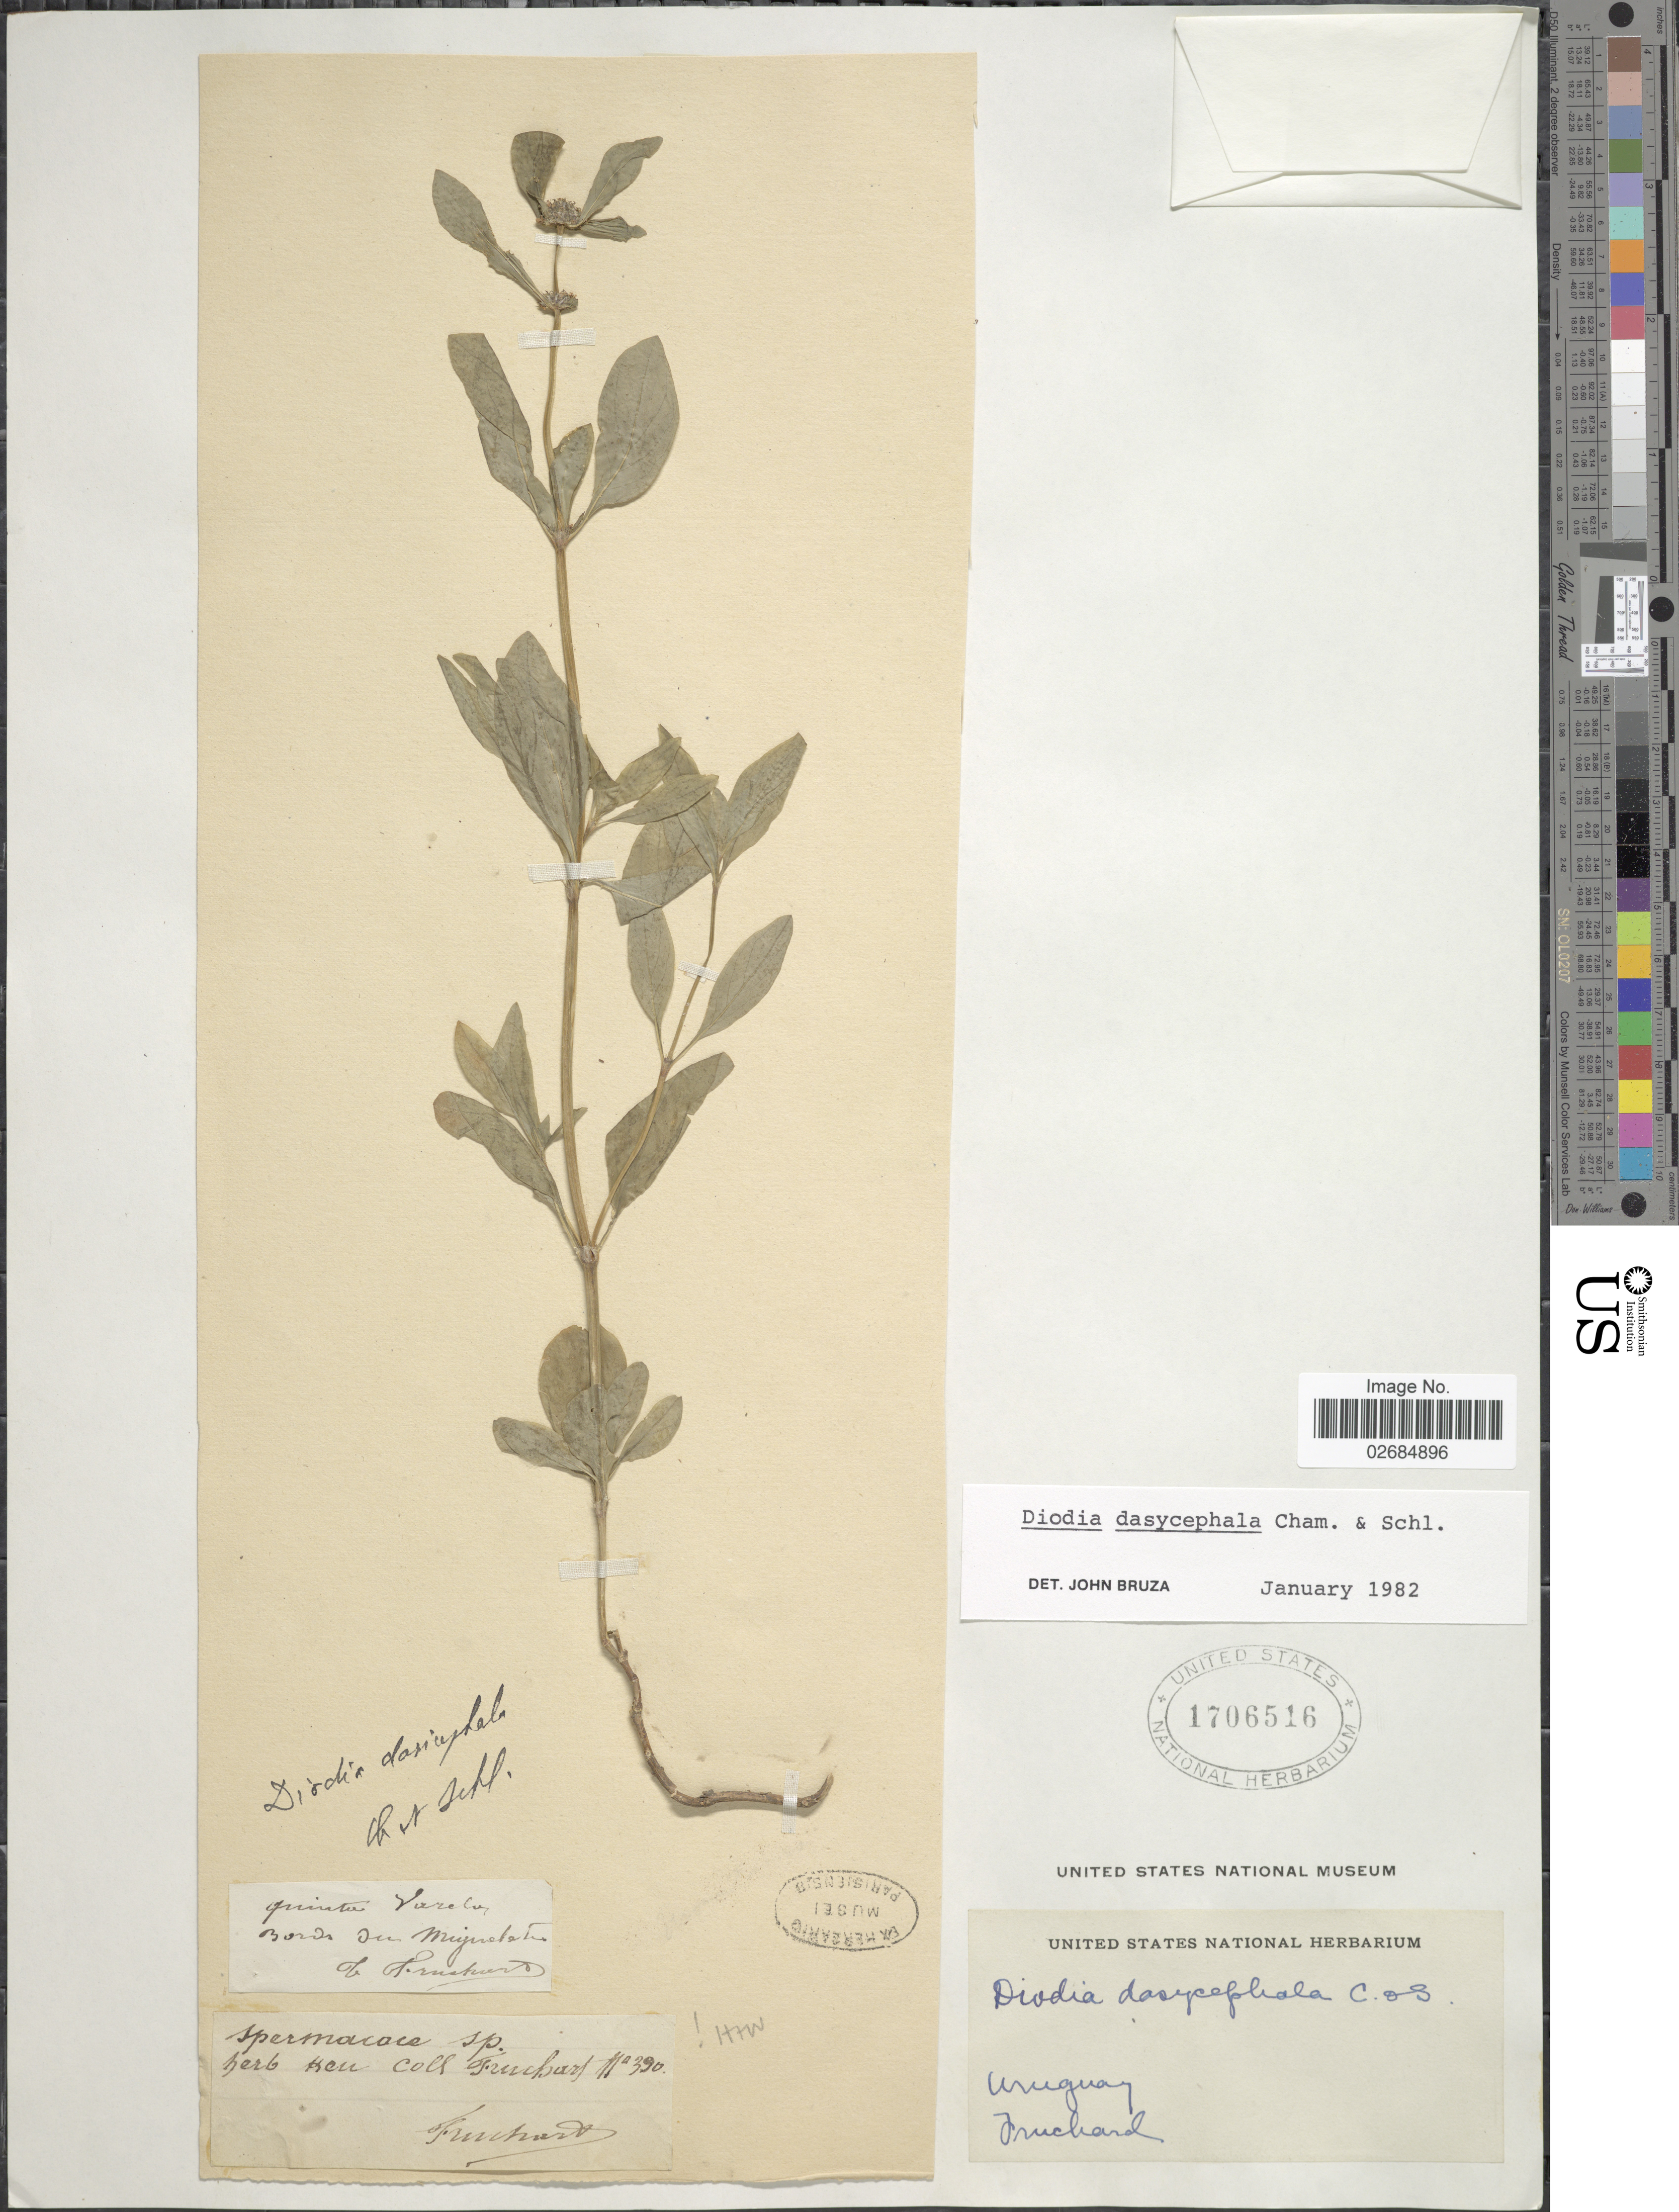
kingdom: Plantae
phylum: Tracheophyta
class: Magnoliopsida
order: Gentianales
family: Rubiaceae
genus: Diodia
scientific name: Diodia dasycephala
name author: Cham. & Schltdl.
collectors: -. Fruchard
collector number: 390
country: Uruguay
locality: Bords du Miguelete.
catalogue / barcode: US 1706516